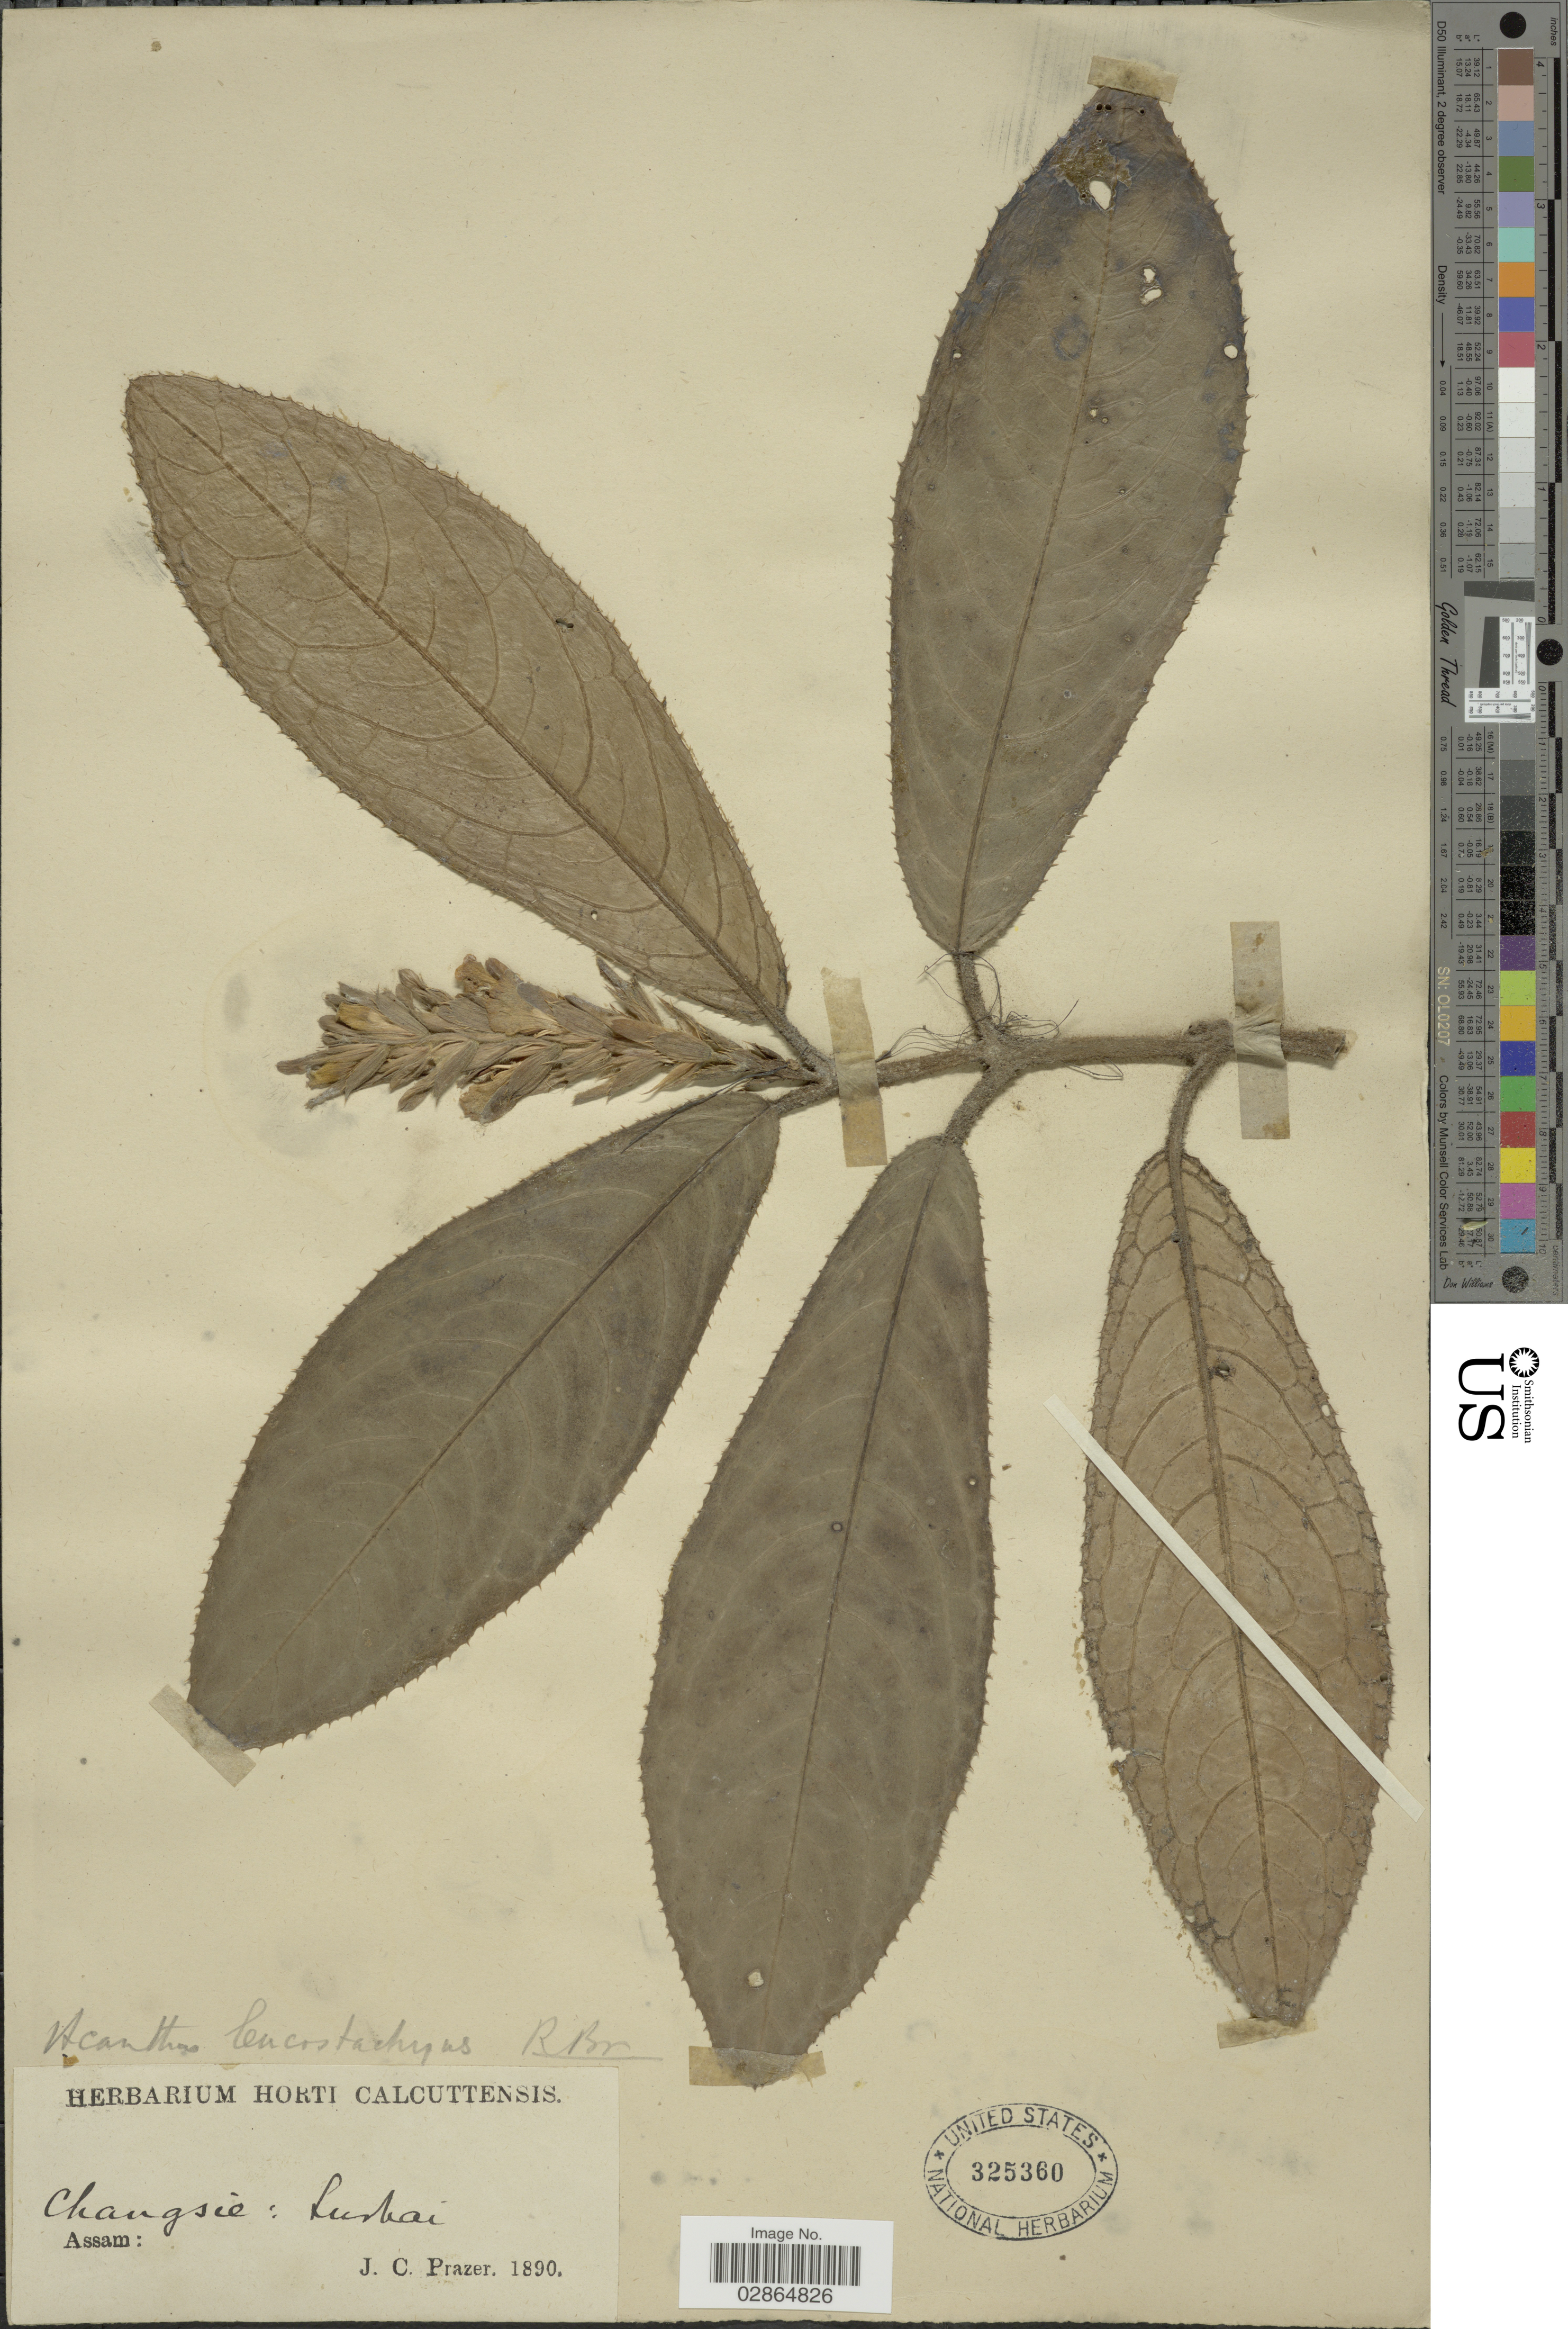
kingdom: Plantae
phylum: Tracheophyta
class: Magnoliopsida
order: Lamiales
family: Acanthaceae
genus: Acanthus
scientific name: Acanthus leucostachyus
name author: Wall.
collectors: J. Prazer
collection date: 1890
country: India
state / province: Assam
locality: Changsie: Luskai.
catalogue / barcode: US 325360